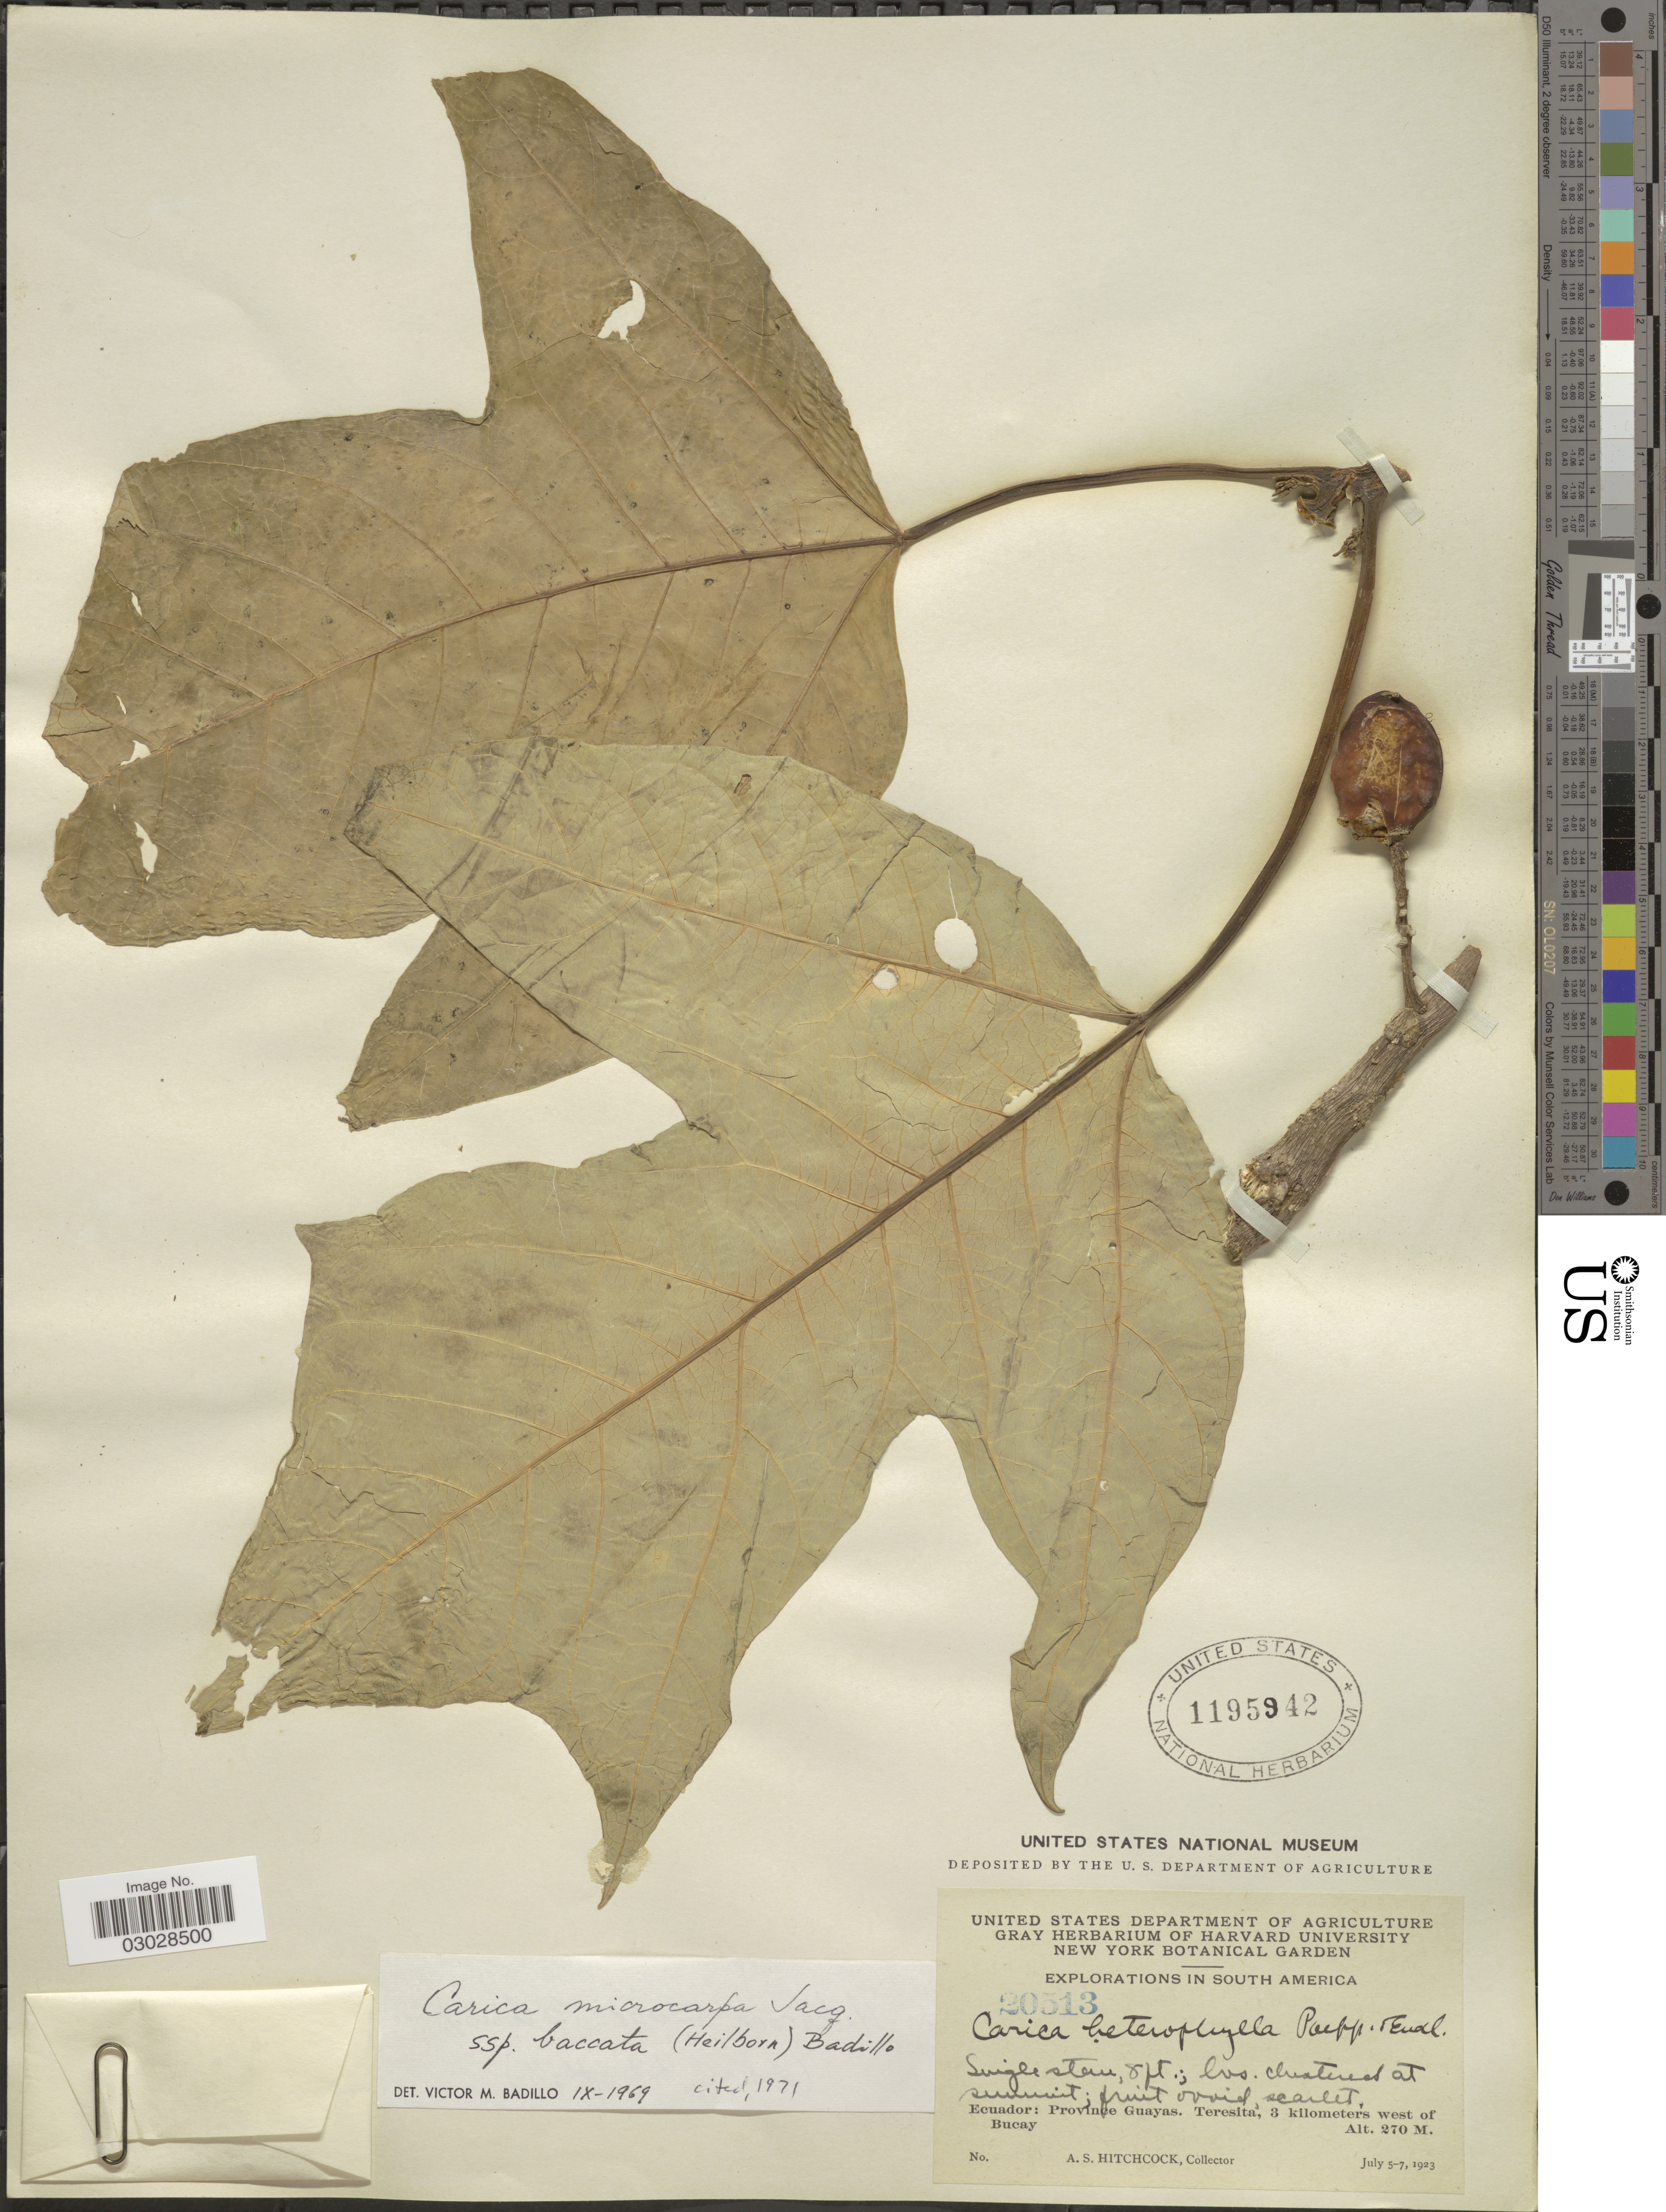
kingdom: Plantae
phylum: Tracheophyta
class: Magnoliopsida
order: Brassicales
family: Caricaceae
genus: Vasconcellea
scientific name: Vasconcellea microcarpa subsp. baccata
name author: (Heilborn) V.M. Badillo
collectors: A. S. Hitchcock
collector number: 20513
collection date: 1923-07-05/1923-07-07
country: Ecuador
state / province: Guayas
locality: Province of Guayas. Teresita, 3 kilometers west of Bucay.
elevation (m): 270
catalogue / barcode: US 1195942